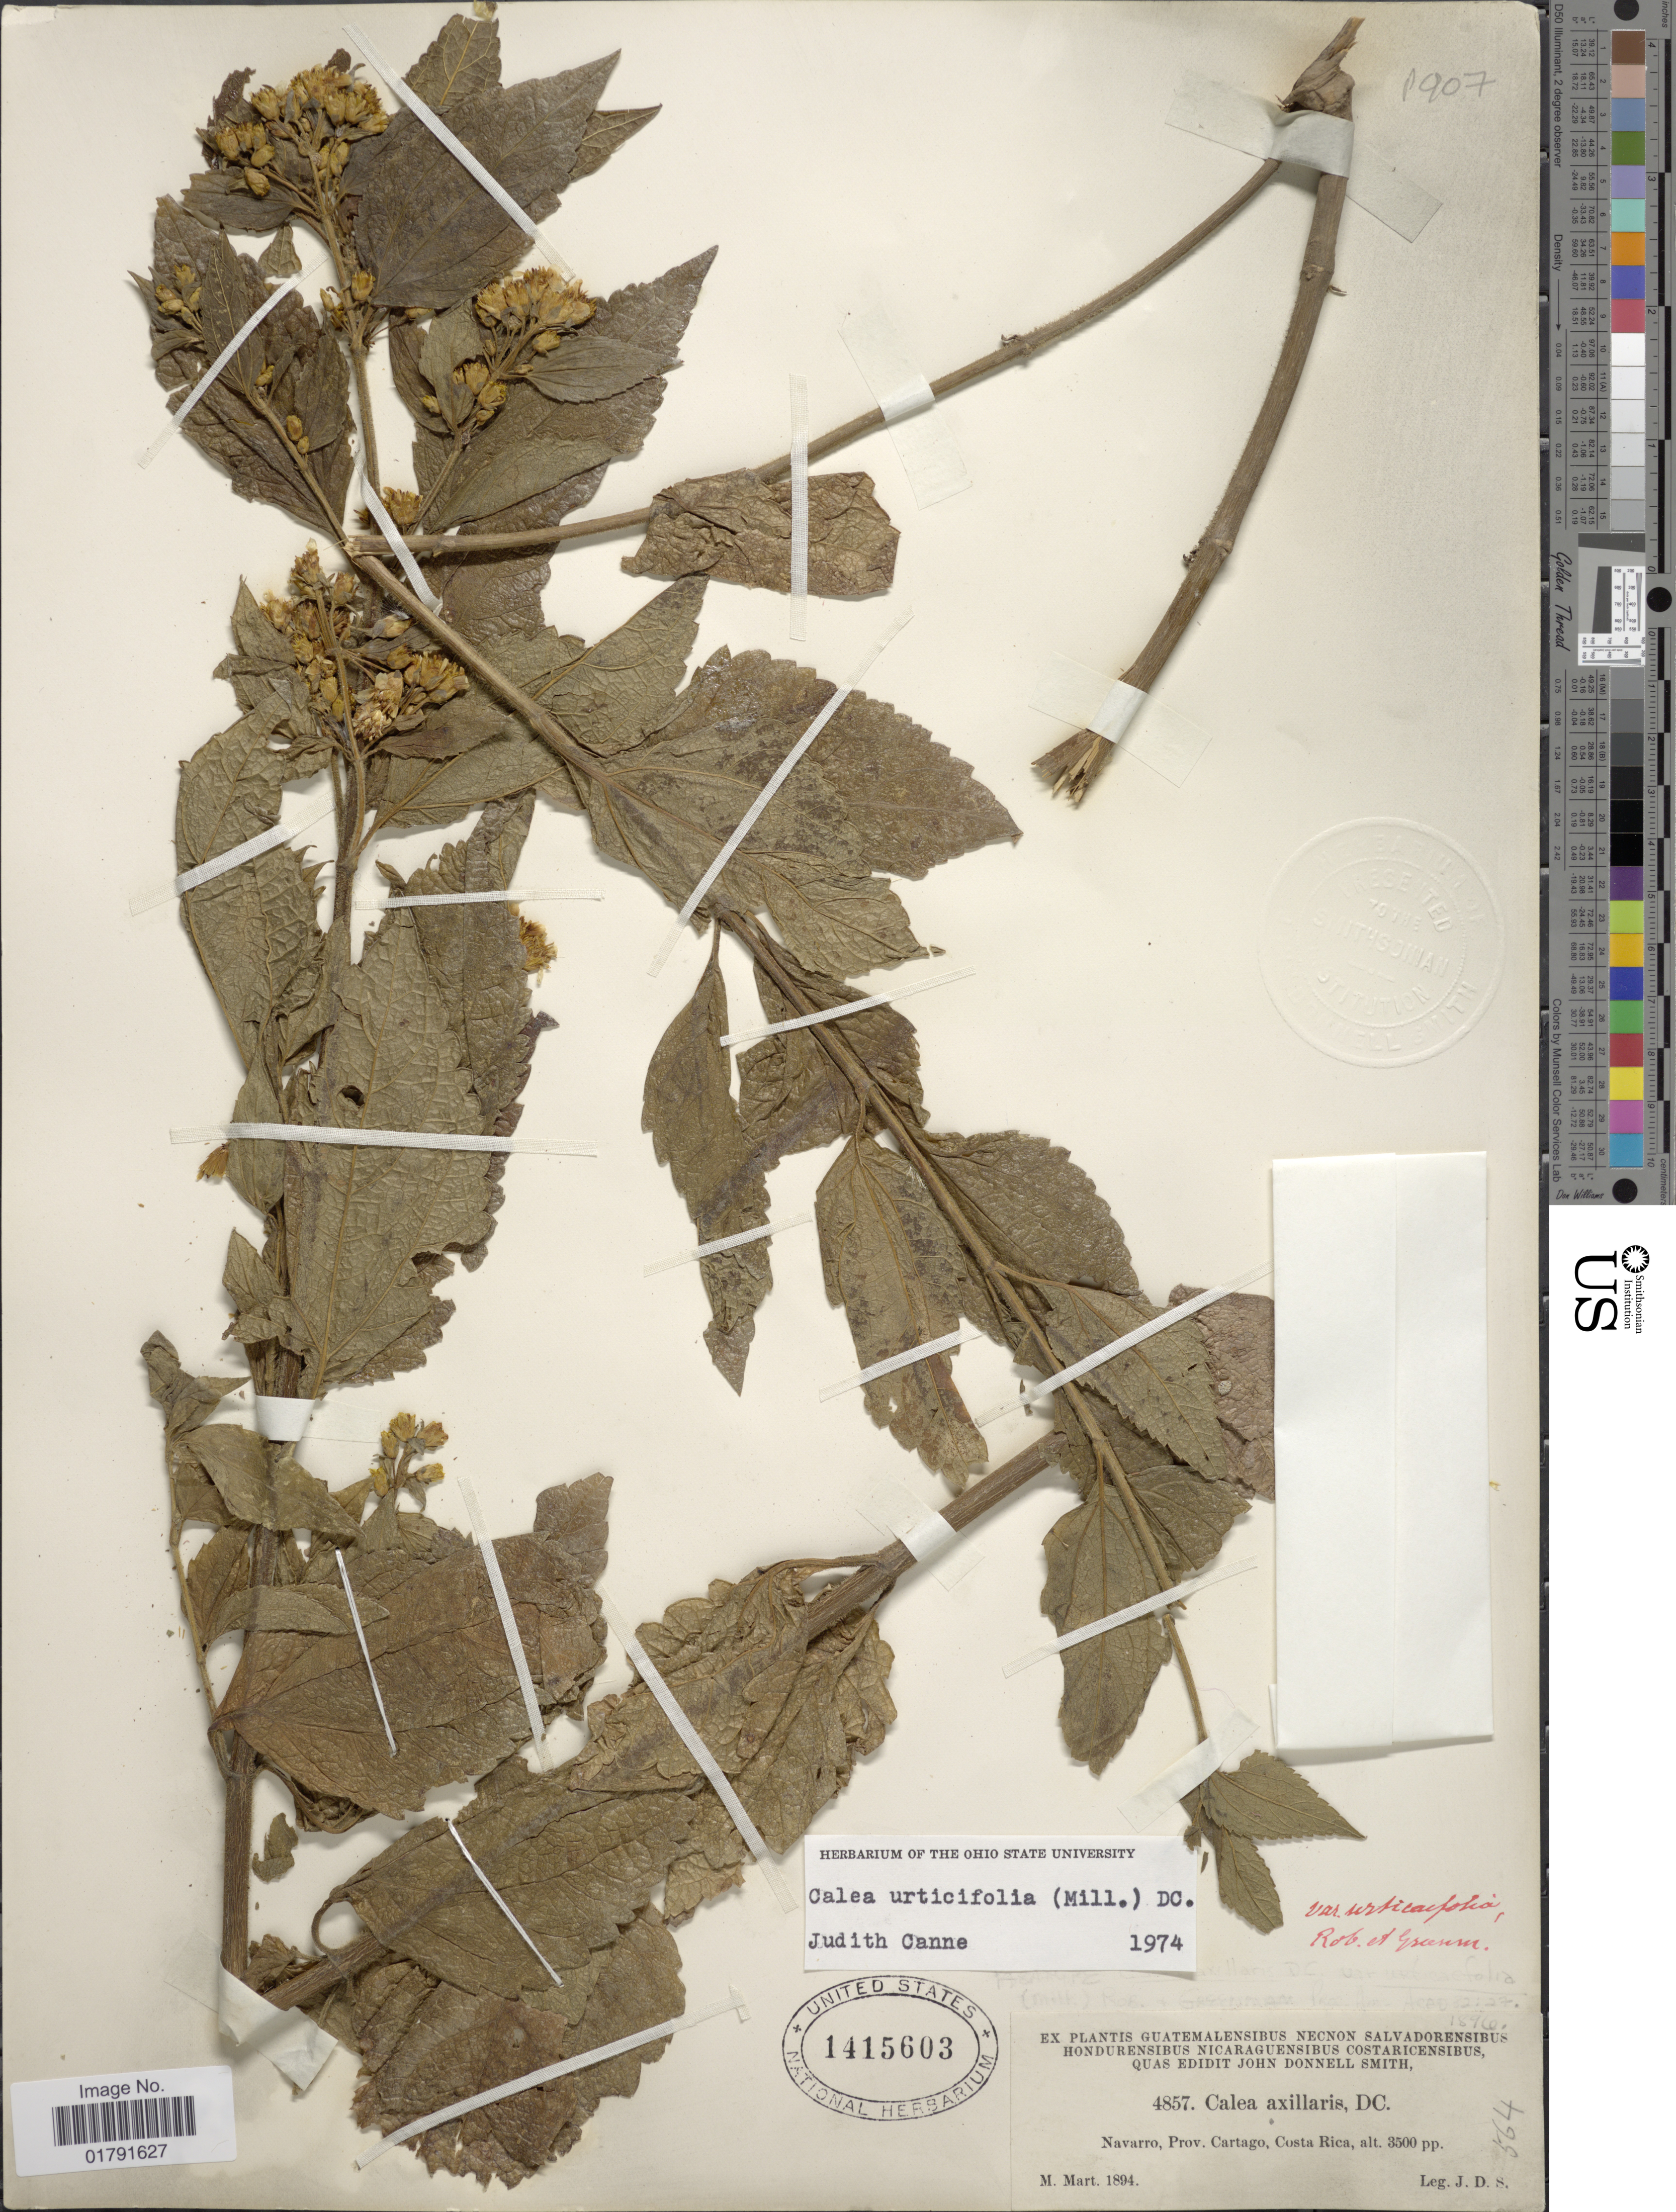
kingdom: Plantae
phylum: Tracheophyta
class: Magnoliopsida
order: Asterales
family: Asteraceae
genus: Calea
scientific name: Calea urticifolia var. urticifolia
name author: (Mill.) DC.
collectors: J. Donnell Smith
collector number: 4857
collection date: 1894-03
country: Costa Rica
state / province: Cartago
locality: Navarro.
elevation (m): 1067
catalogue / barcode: US 1415603